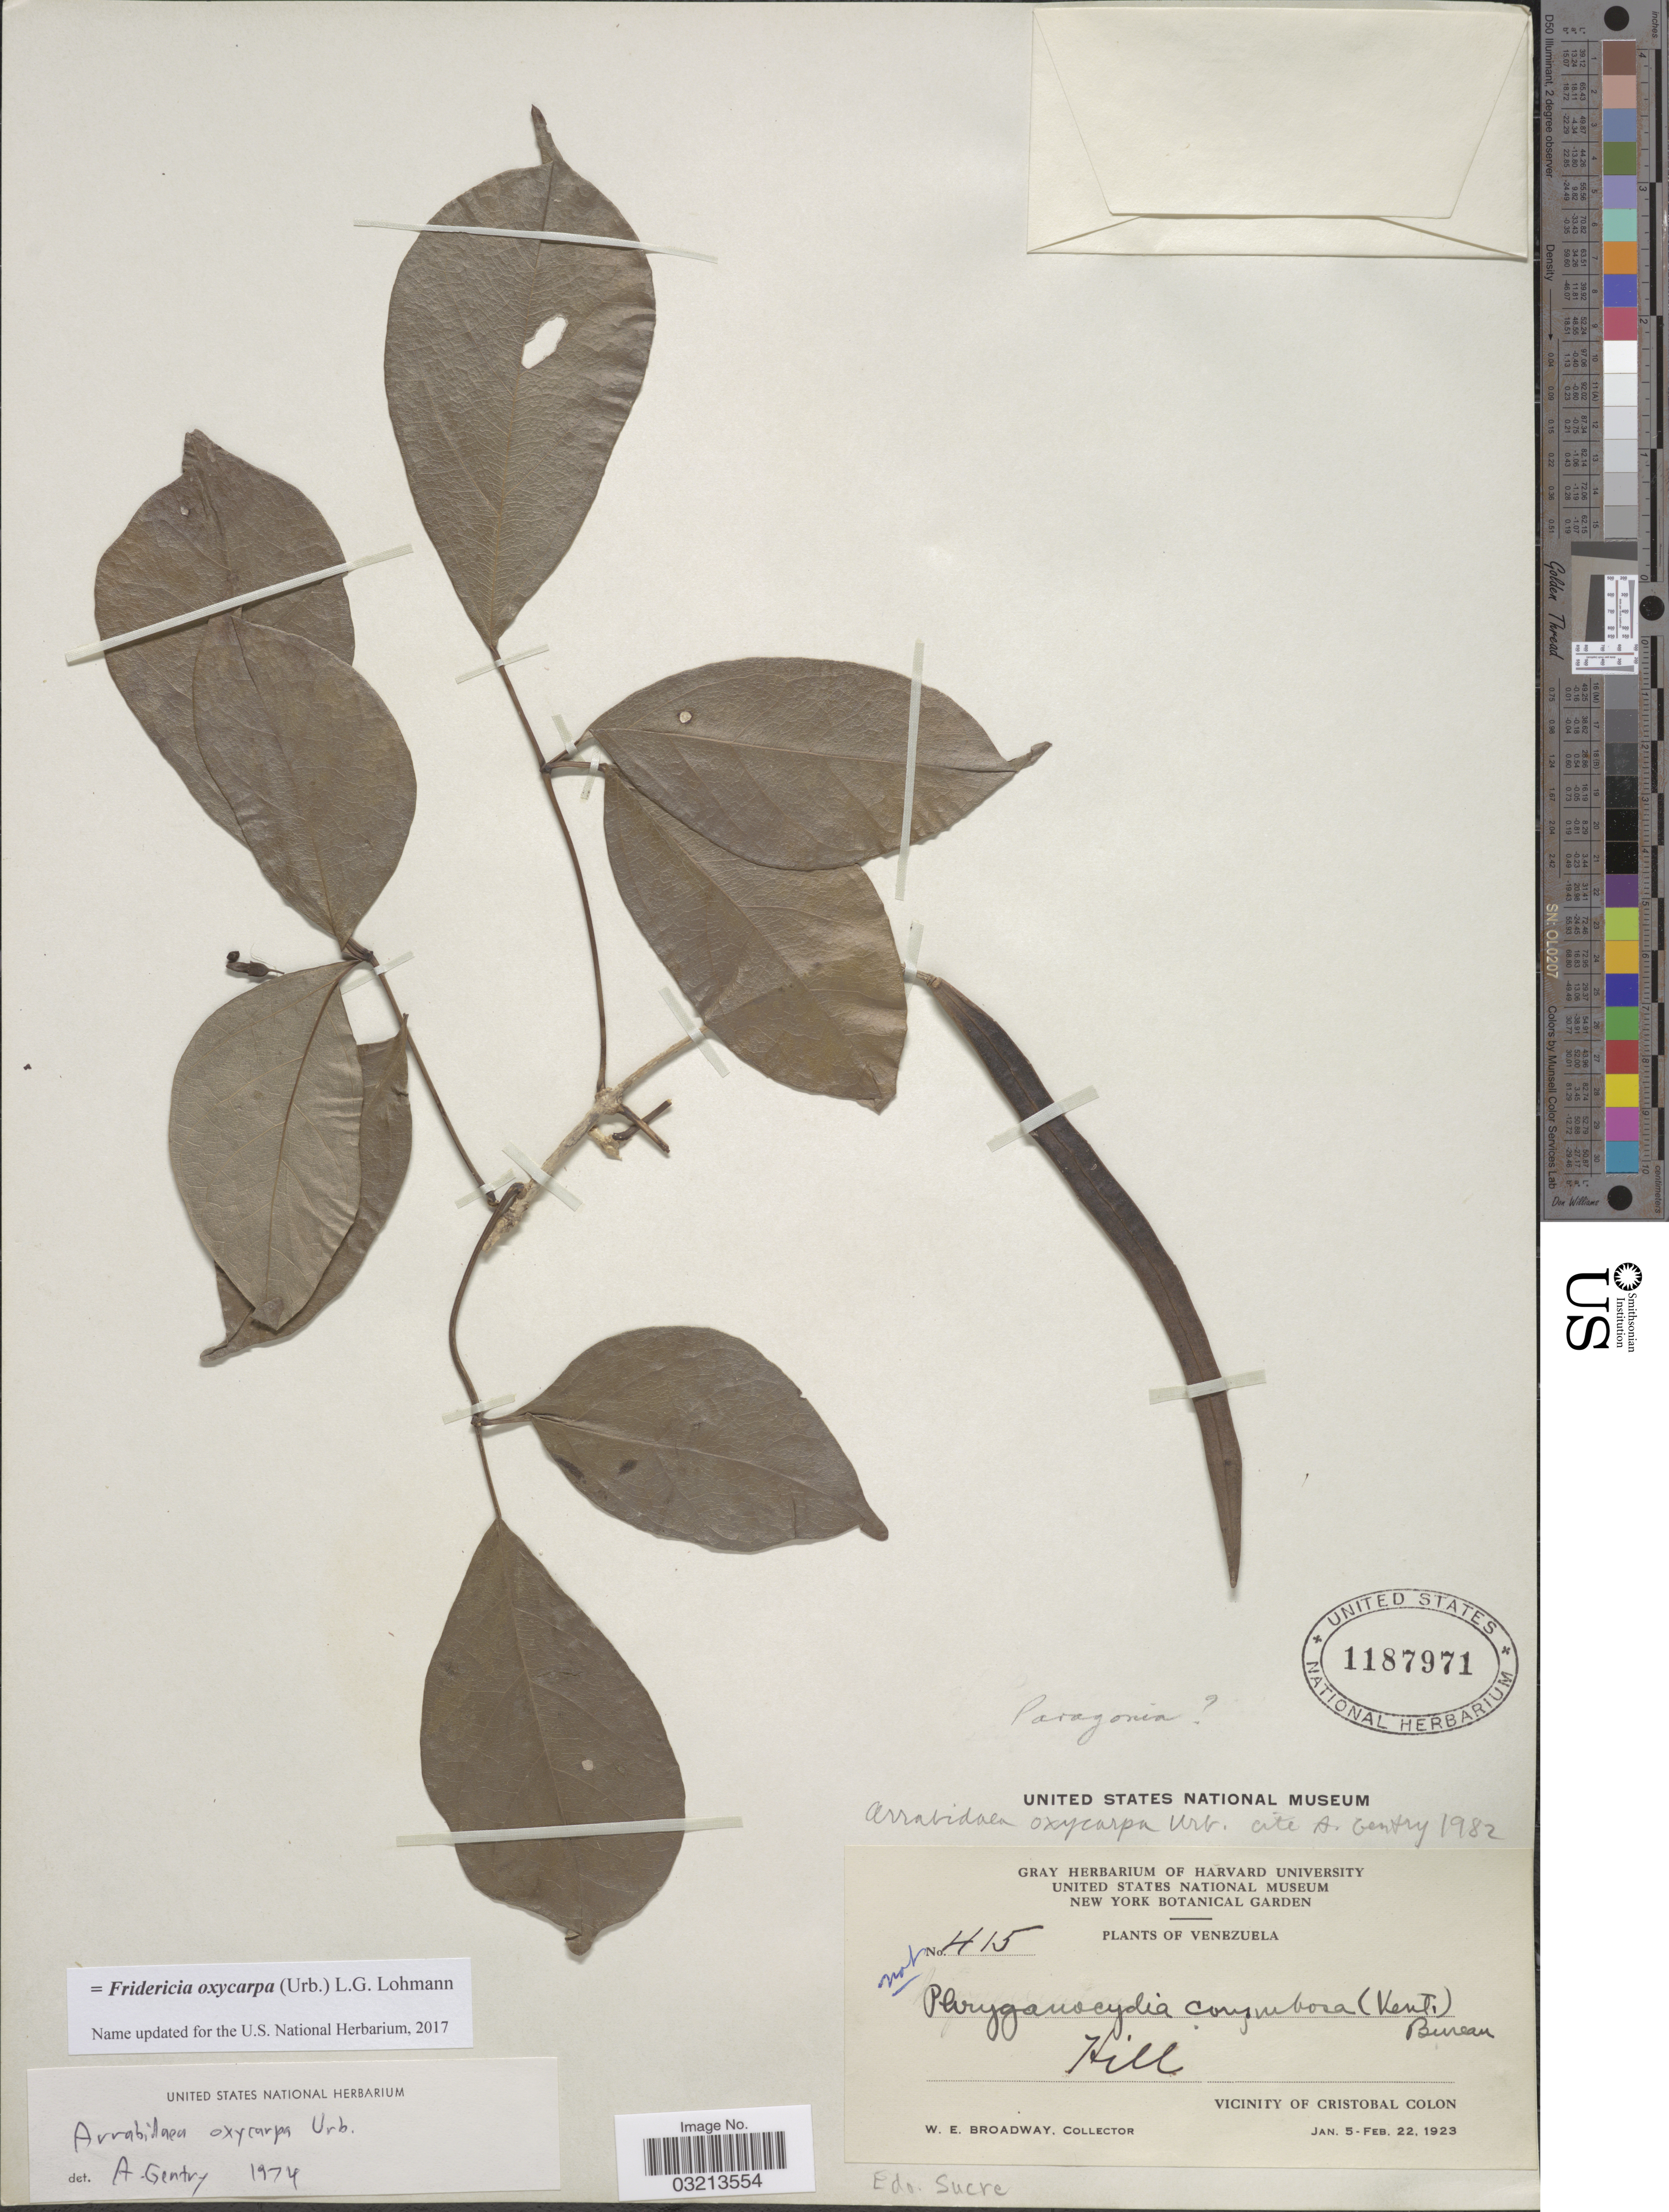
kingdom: Plantae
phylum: Tracheophyta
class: Magnoliopsida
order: Lamiales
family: Bignoniaceae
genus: Fridericia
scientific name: Fridericia oxycarpa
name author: (Urb.) L.G. Lohmann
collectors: W. E. Broadway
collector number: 415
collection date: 1923-01-05/1923-02-22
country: Venezuela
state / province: Sucre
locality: Vicinity of Cristobal Colon.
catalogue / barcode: US 1187971